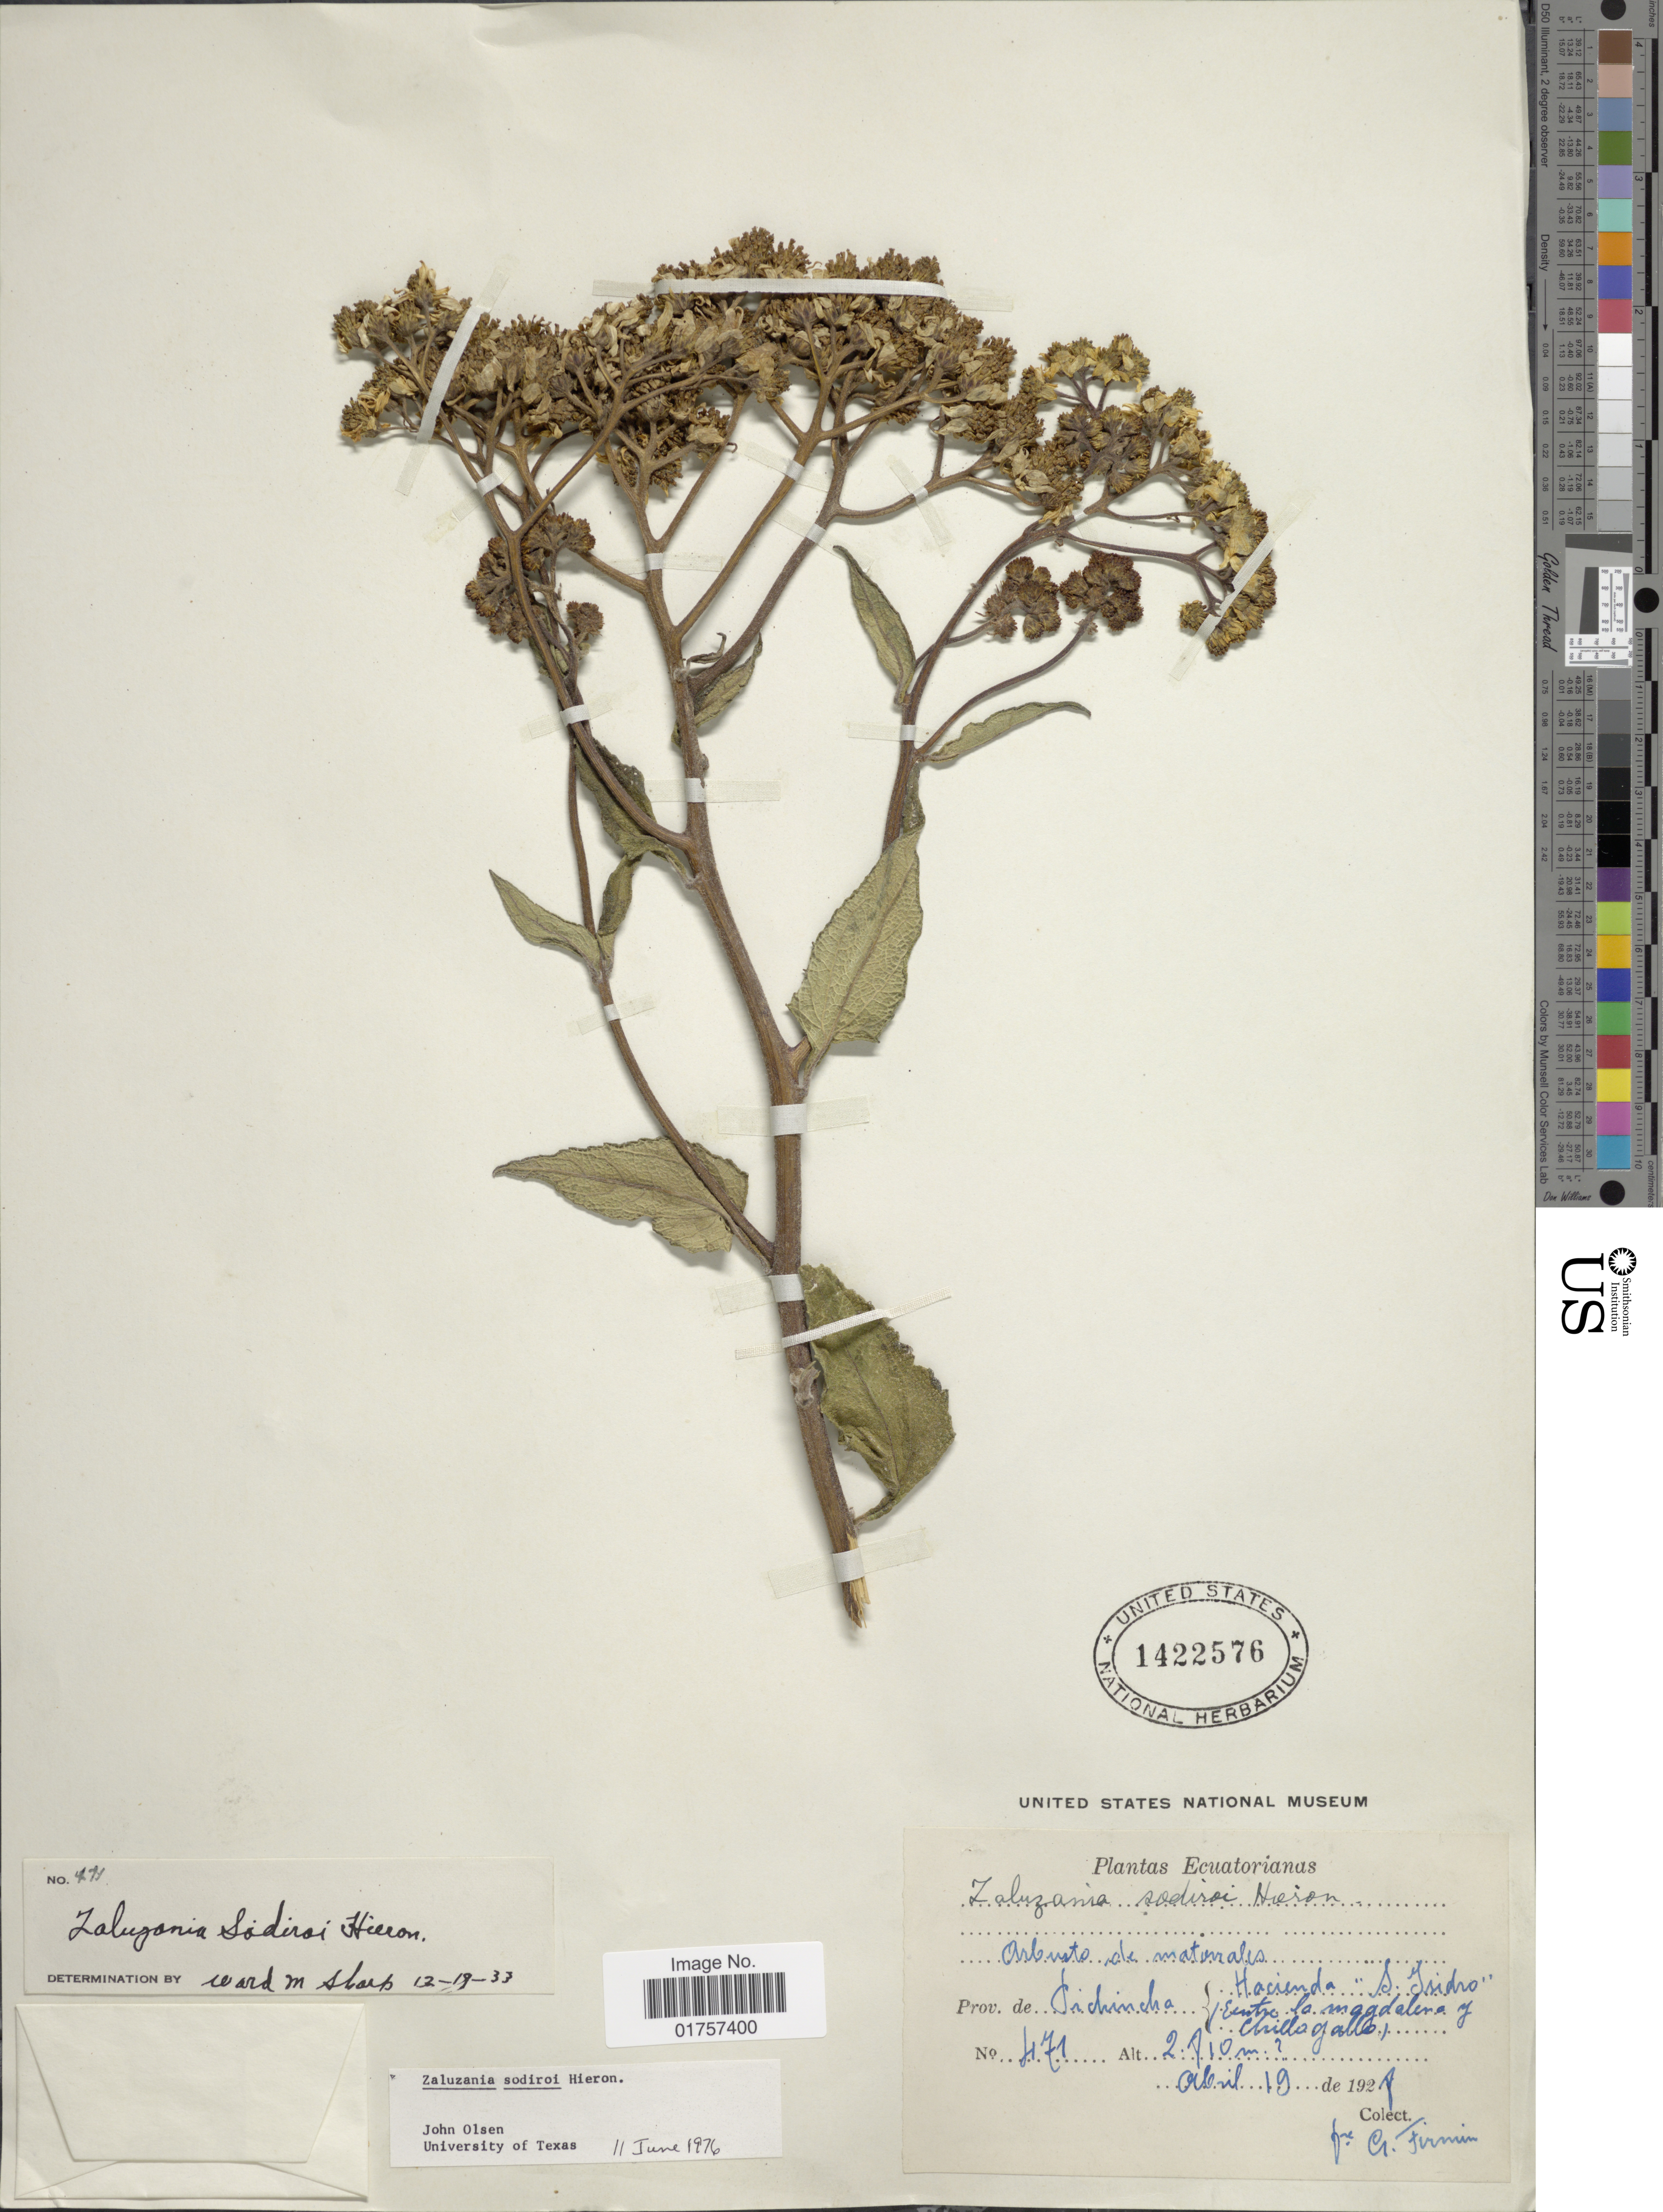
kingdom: Plantae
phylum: Tracheophyta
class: Magnoliopsida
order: Asterales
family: Asteraceae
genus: Kingianthus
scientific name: Kingianthus paniculatus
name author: (Turcz.) H. Rob.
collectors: F. Firmin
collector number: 471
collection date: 1928-04-19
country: Ecuador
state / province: Pichincha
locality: Hacienda "S. Isidro" Entre la magdalena y Chillogallo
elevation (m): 2710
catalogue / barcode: US 1422576